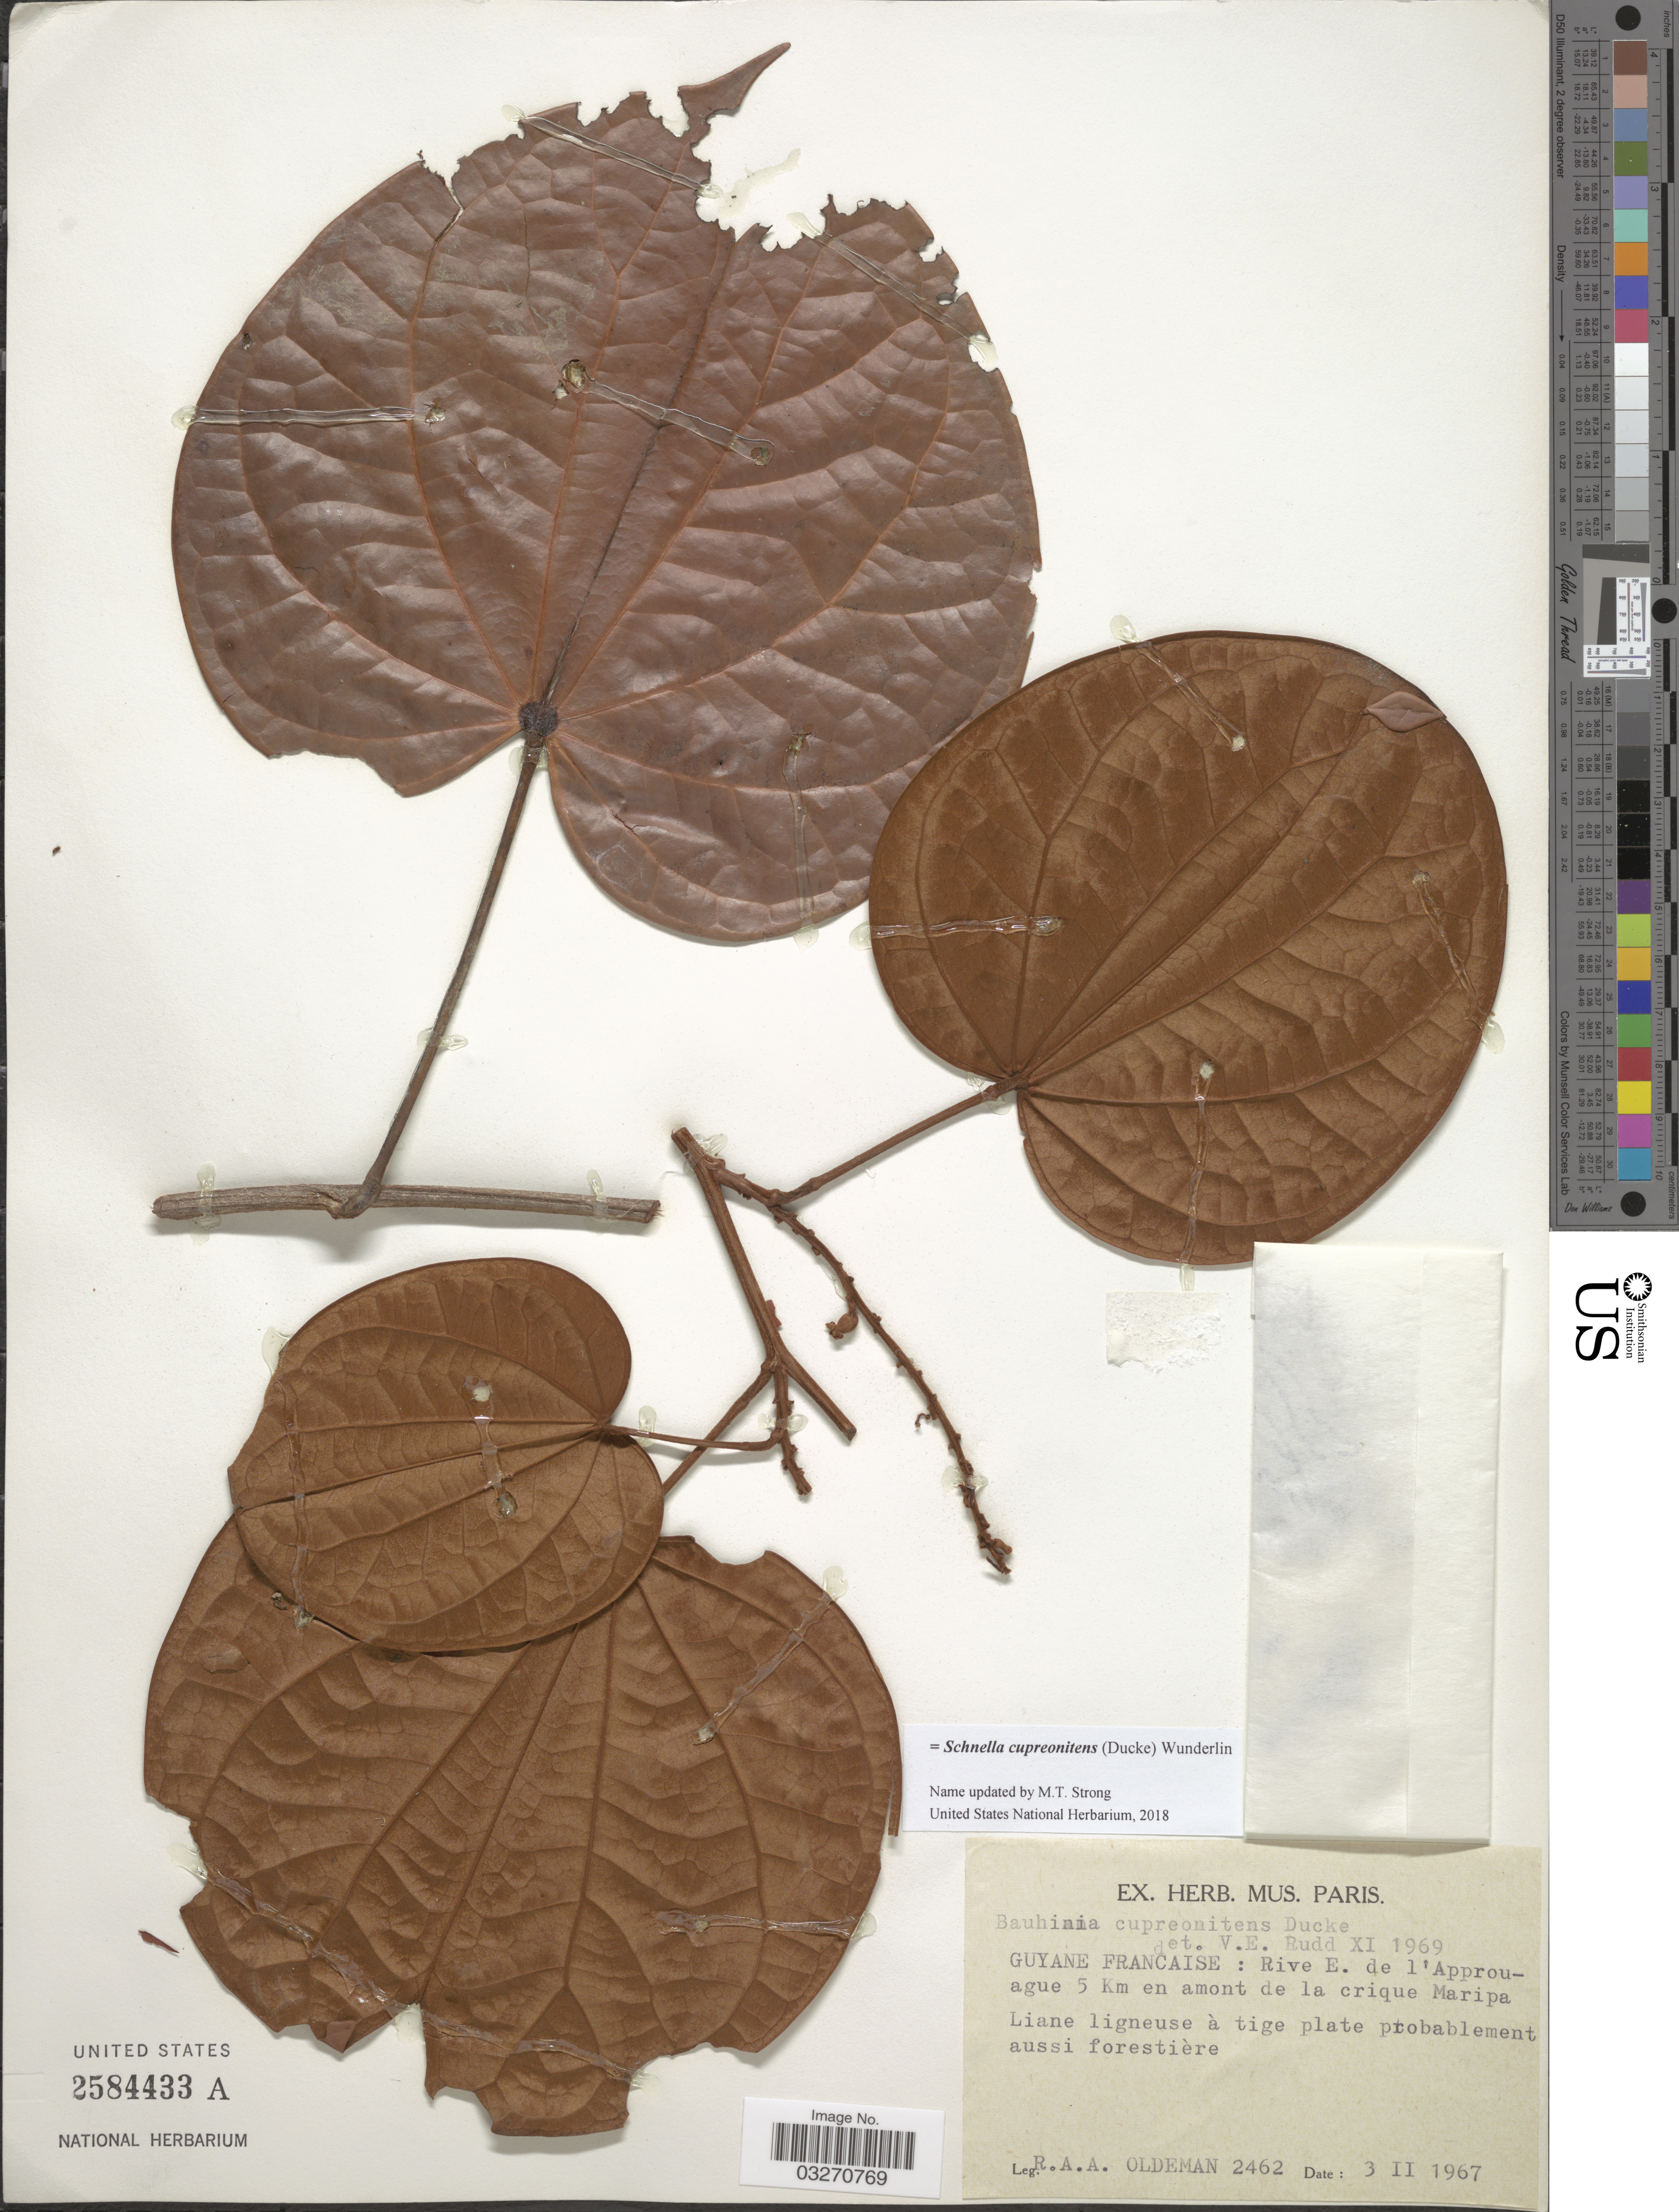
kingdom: Plantae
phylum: Tracheophyta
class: Magnoliopsida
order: Fabales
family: Fabaceae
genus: Schnella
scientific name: Schnella cupreonitens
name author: (Ducke) Wunderlin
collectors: R. Oldeman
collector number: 2462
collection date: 1967-02-03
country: French Guiana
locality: Guyane Francaise: Rive E. de l'Approuague 5 Km en amont de la crique Maripa.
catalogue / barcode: US 2584433A